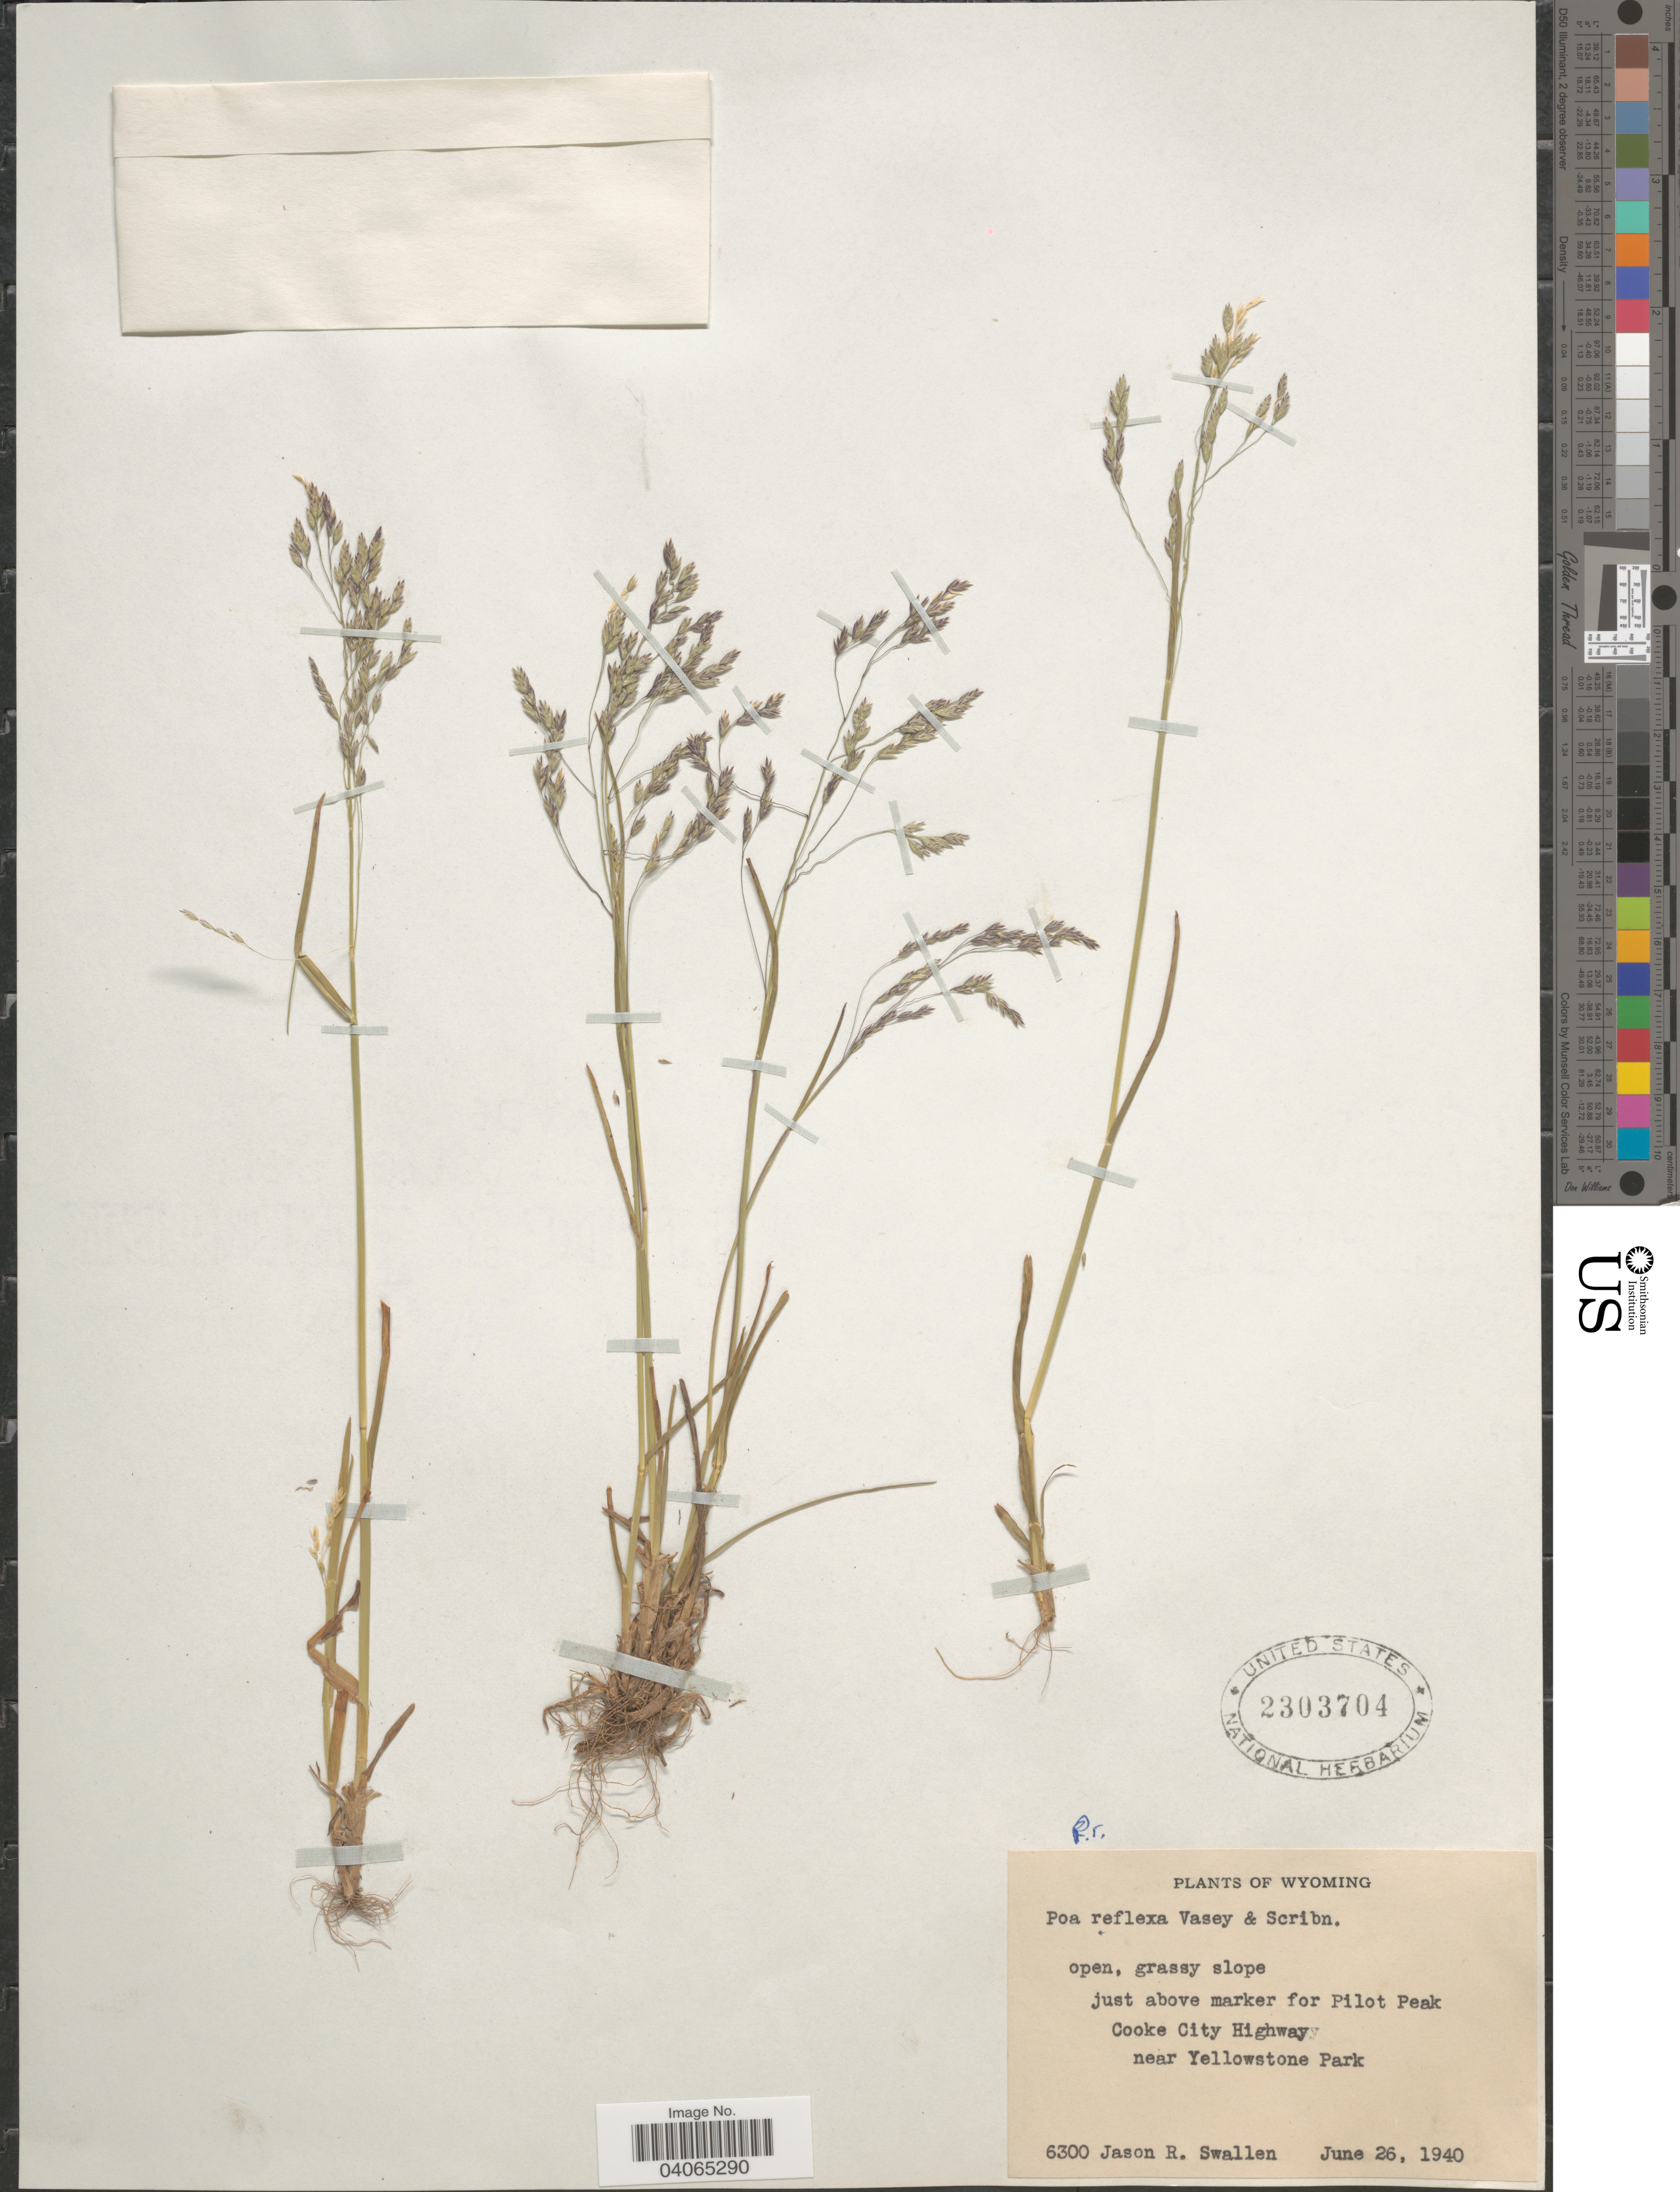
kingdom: Plantae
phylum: Tracheophyta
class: Liliopsida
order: Poales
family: Poaceae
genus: Poa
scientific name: Poa reflexa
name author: Vasey & Scribn.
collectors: J. R. Swallen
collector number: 6300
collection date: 1940-06-26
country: United States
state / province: Wyoming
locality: Open, grassy slope just above marker for Pilot Peak. Cooke City Highway near Yellowstone Park.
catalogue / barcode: US 2303704